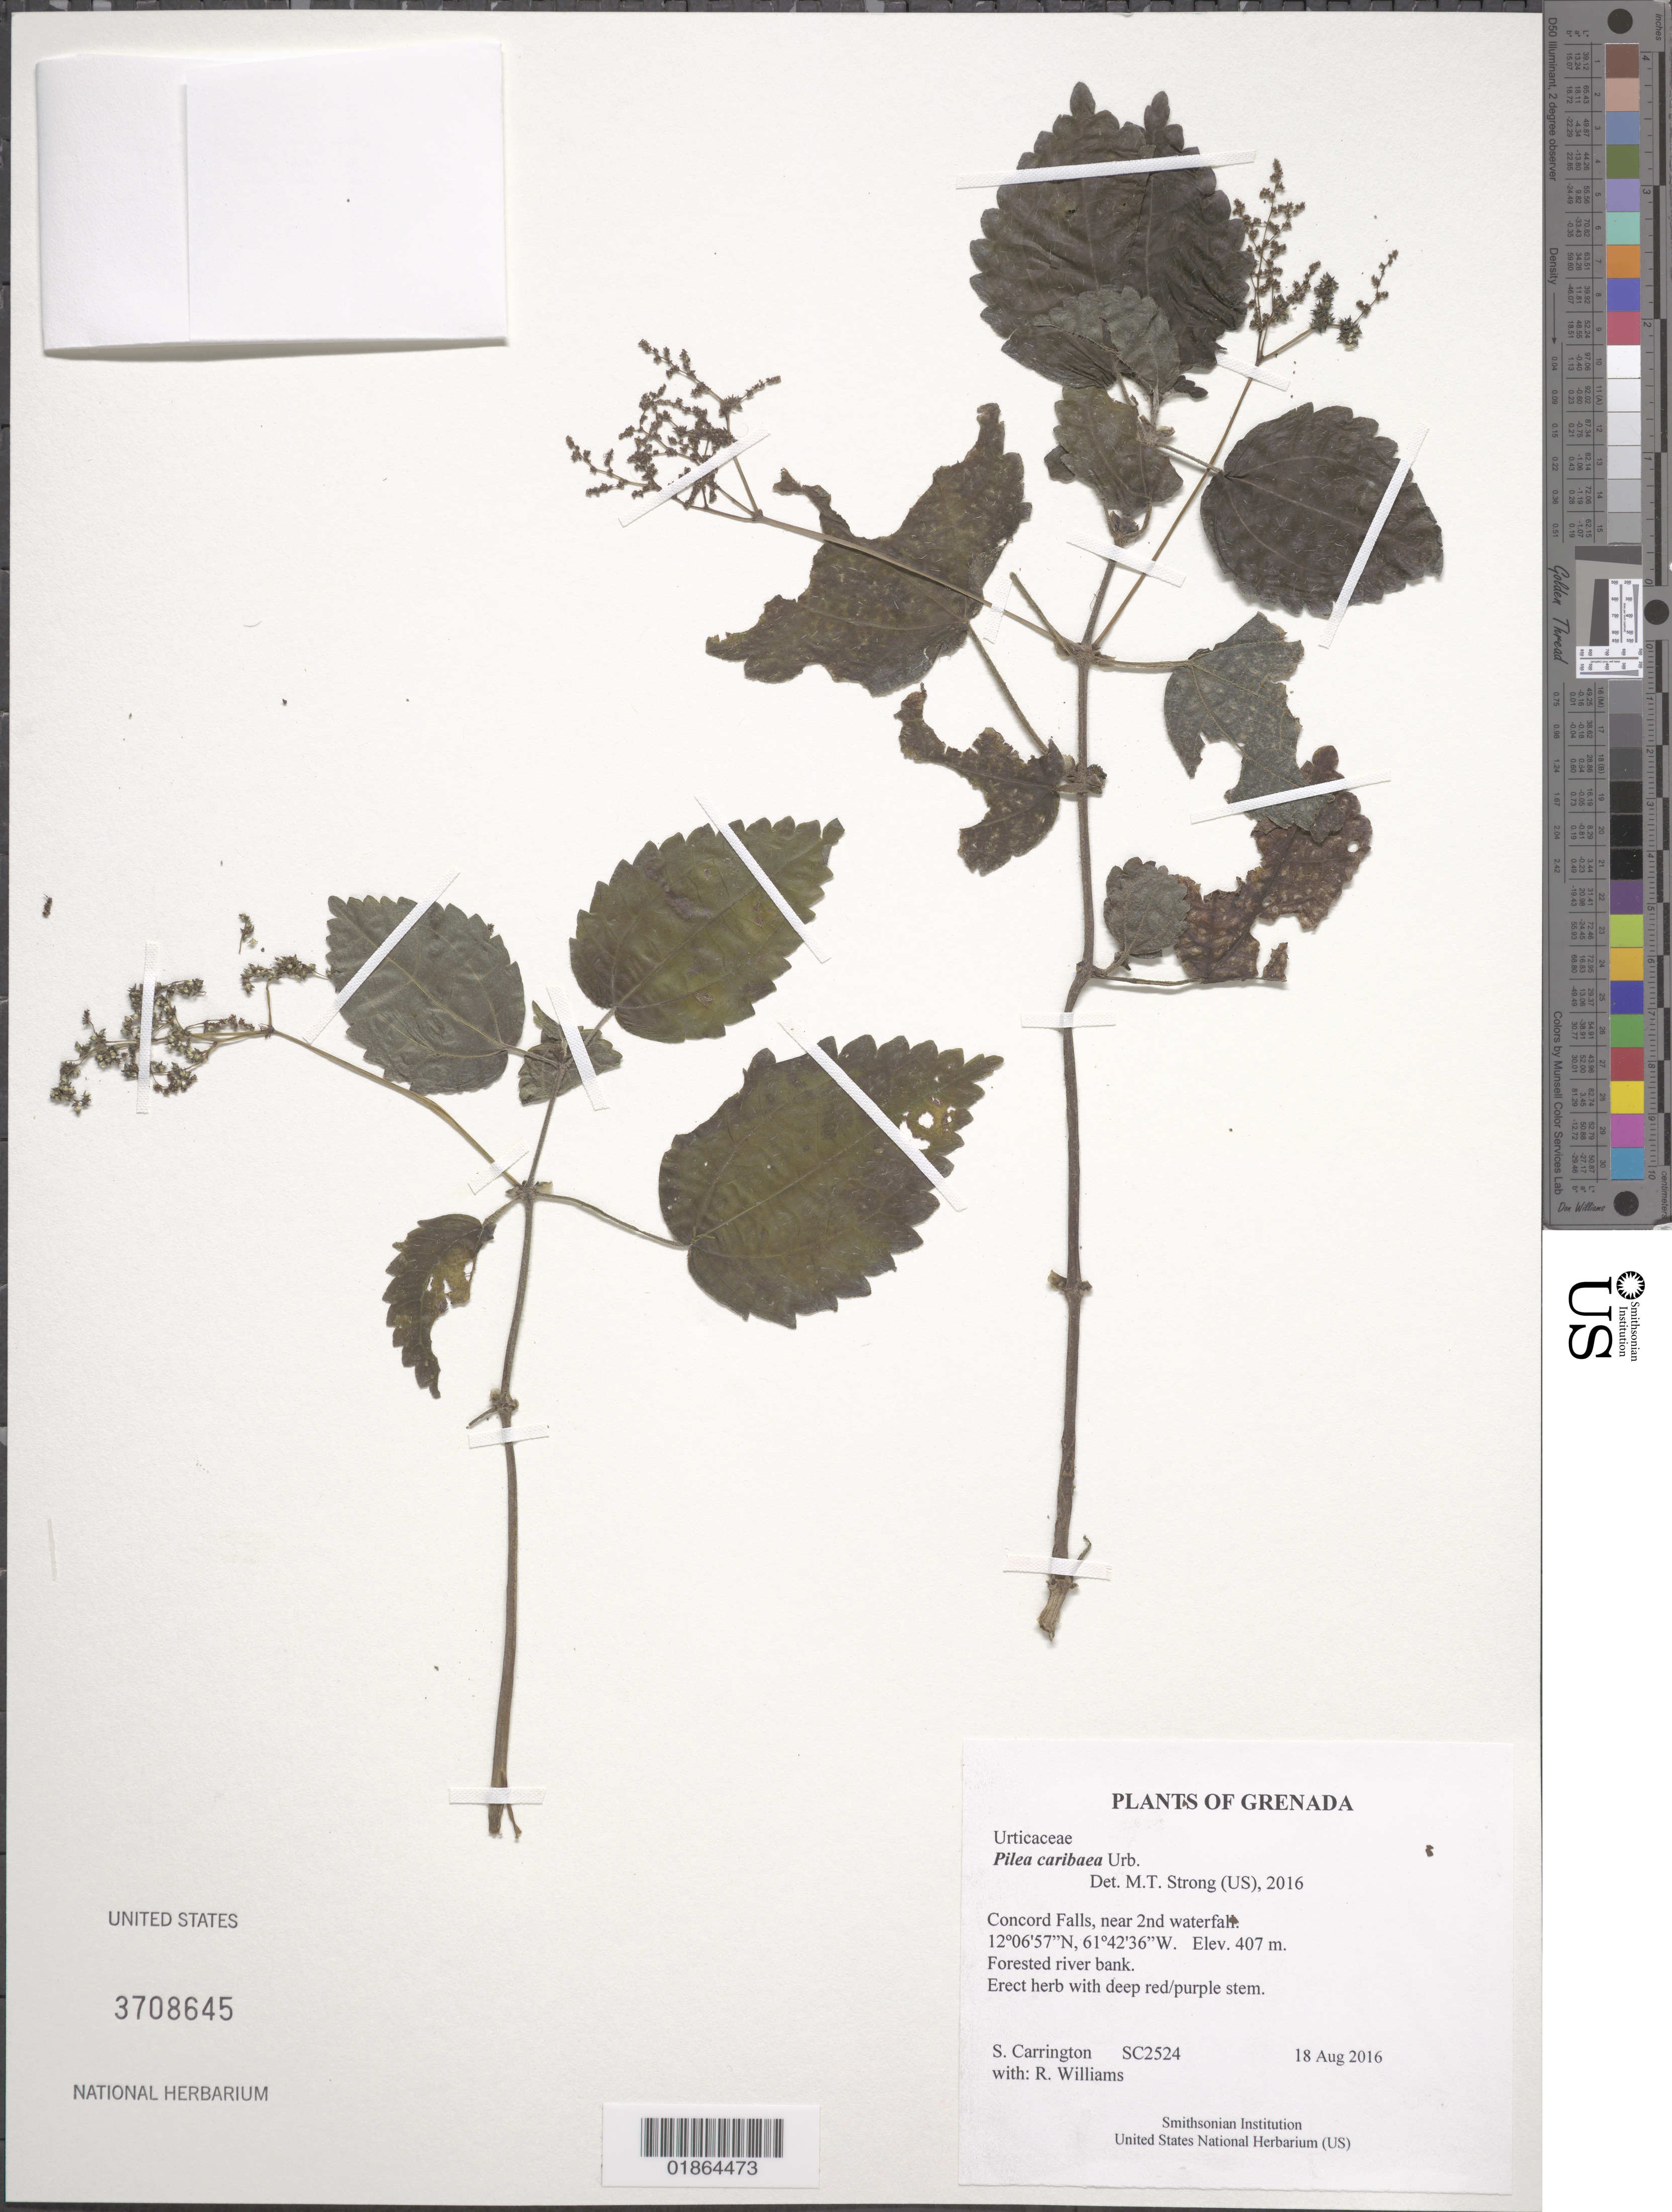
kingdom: Plantae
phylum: Tracheophyta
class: Magnoliopsida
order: Rosales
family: Urticaceae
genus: Pilea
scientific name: Pilea caribaea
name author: Urb.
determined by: Strong, M. T., (US), Smithsonian Institution - National Museum of Natural History (UNITED STATES)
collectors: C. M. S. Carrington & R. Williams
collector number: SC2524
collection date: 2016-08-18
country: Grenada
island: Grenada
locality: Concord Falls, near 2nd waterfall.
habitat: Forested river bank.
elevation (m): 407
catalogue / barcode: US 3708645